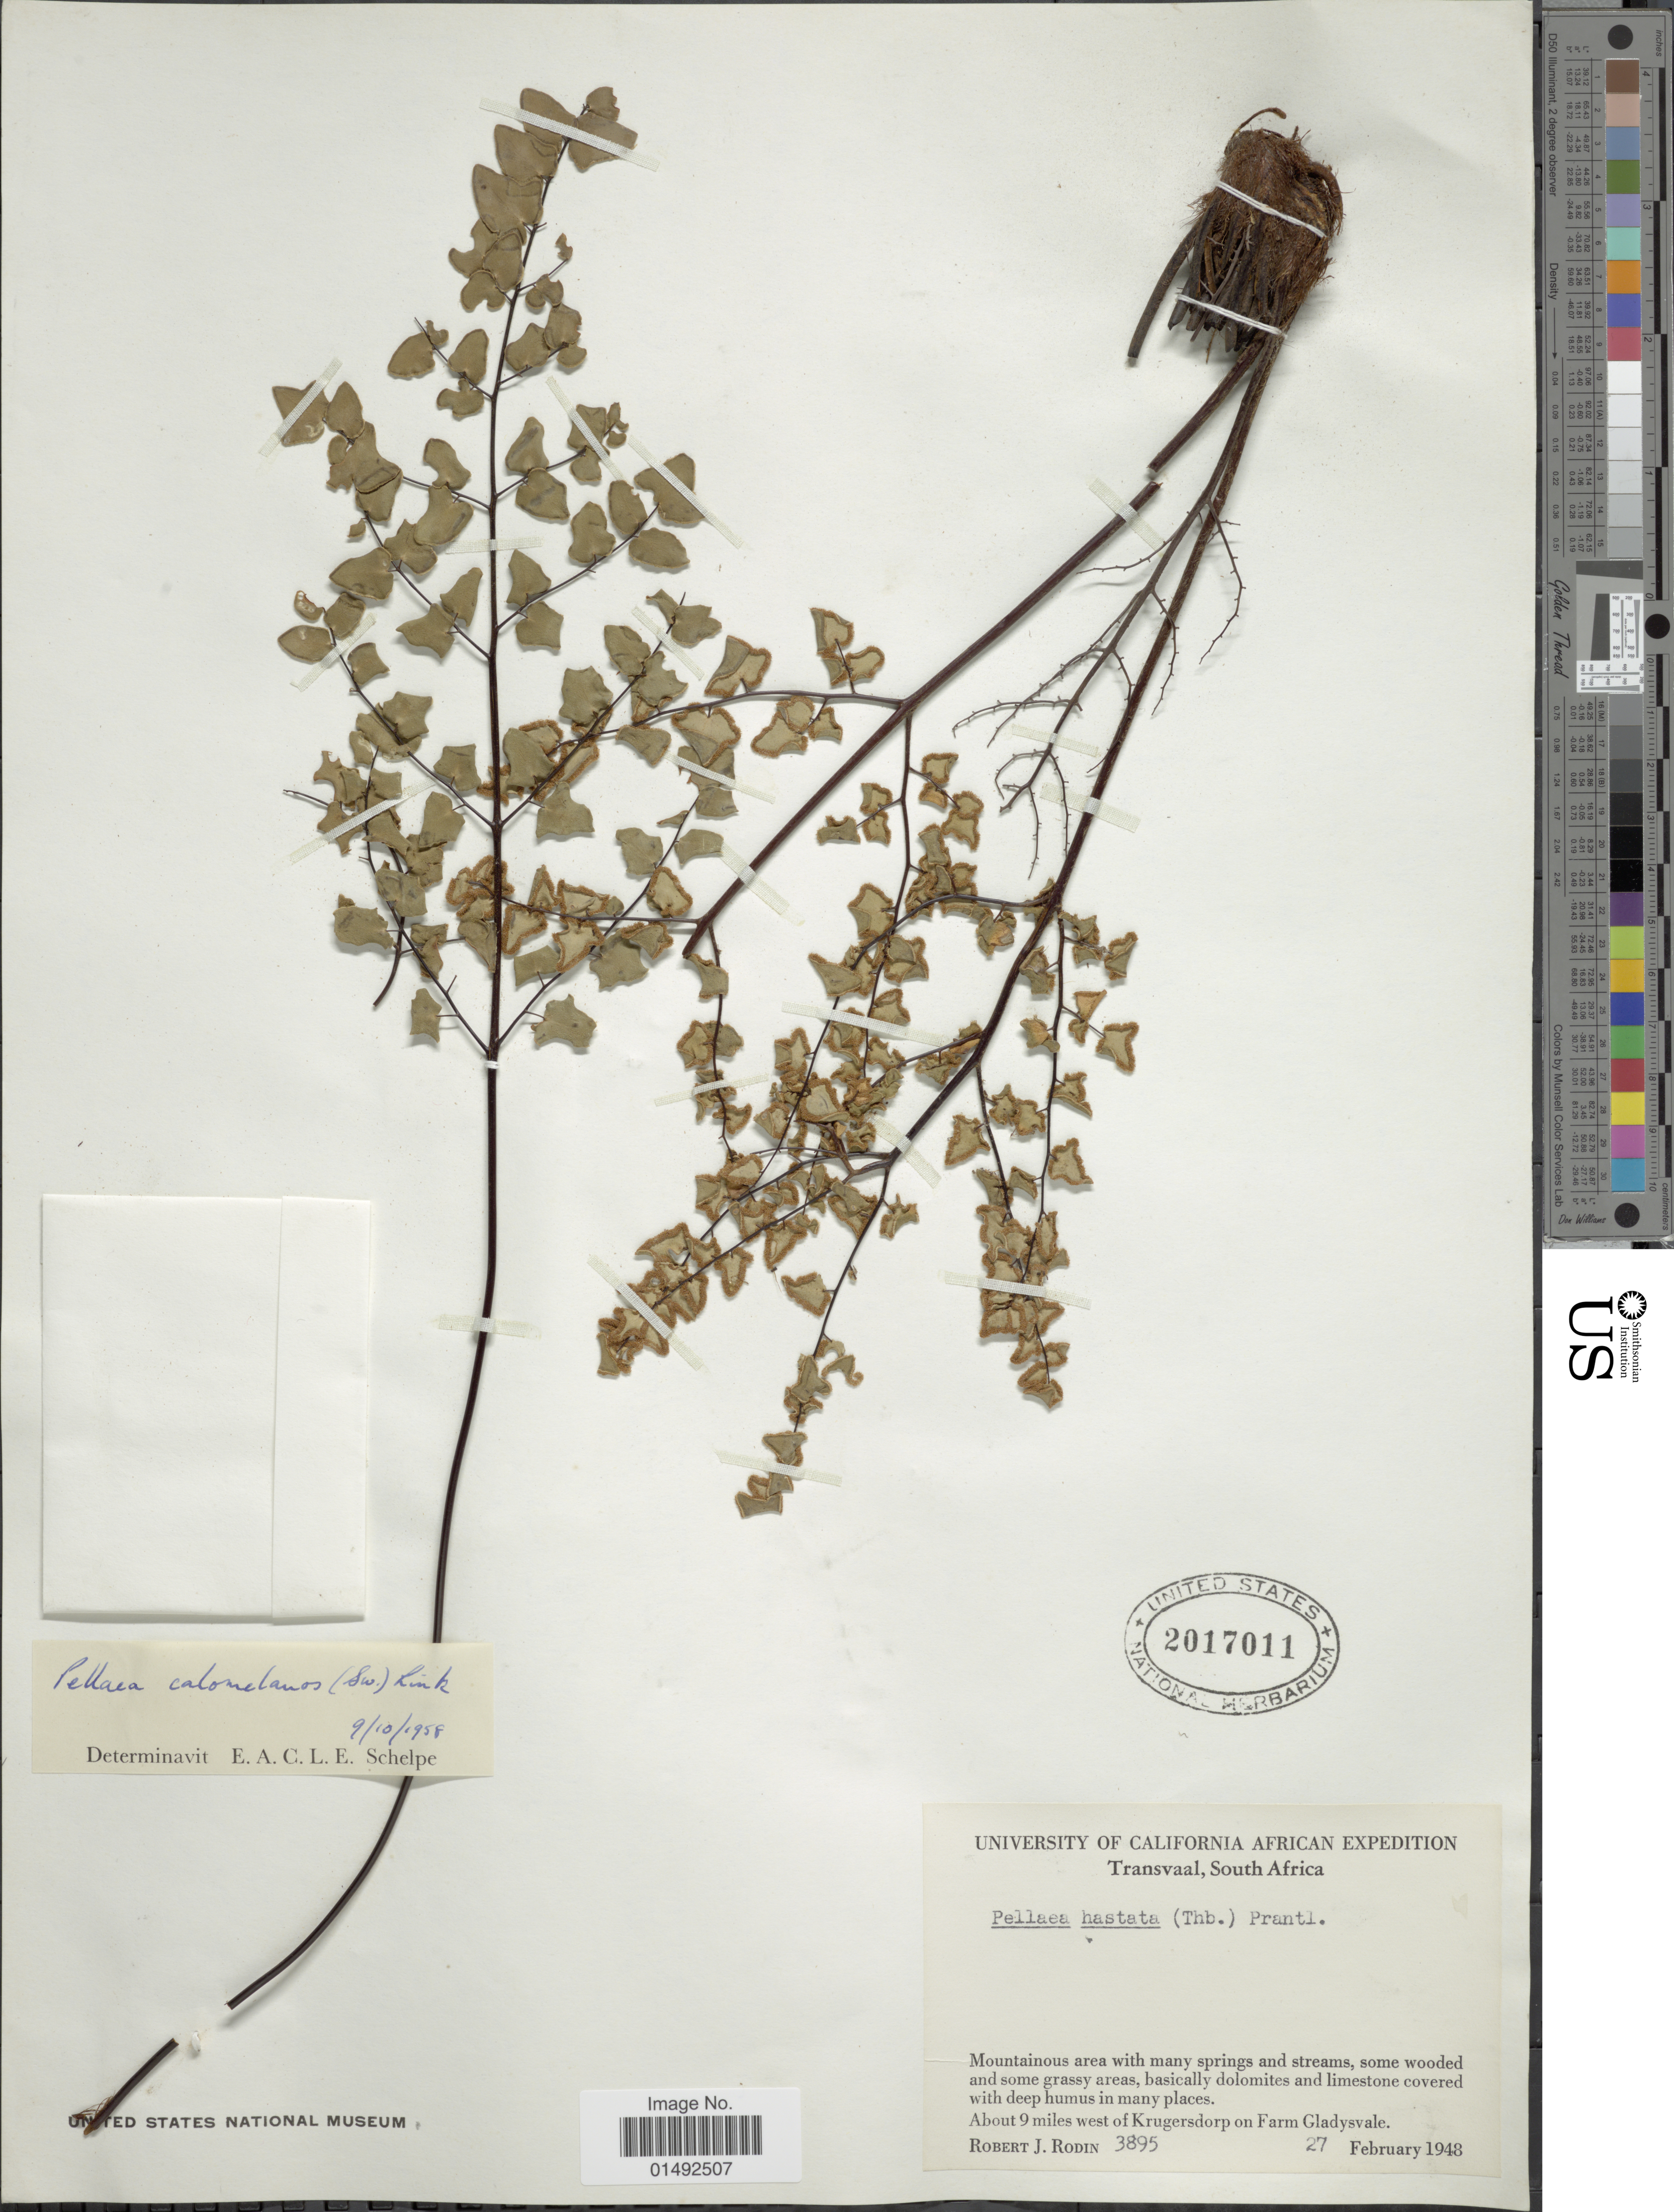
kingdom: Plantae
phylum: Tracheophyta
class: Polypodiopsida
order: Polypodiales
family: Pteridaceae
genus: Pellaea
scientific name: Pellaea calomelanos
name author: (Sw.) Link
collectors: R. J. Rodin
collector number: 3895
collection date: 1948-02-27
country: South Africa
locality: Transvaal, About 9 miles west of Krugersdorp on Farm Gladysvale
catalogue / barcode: US 2017011